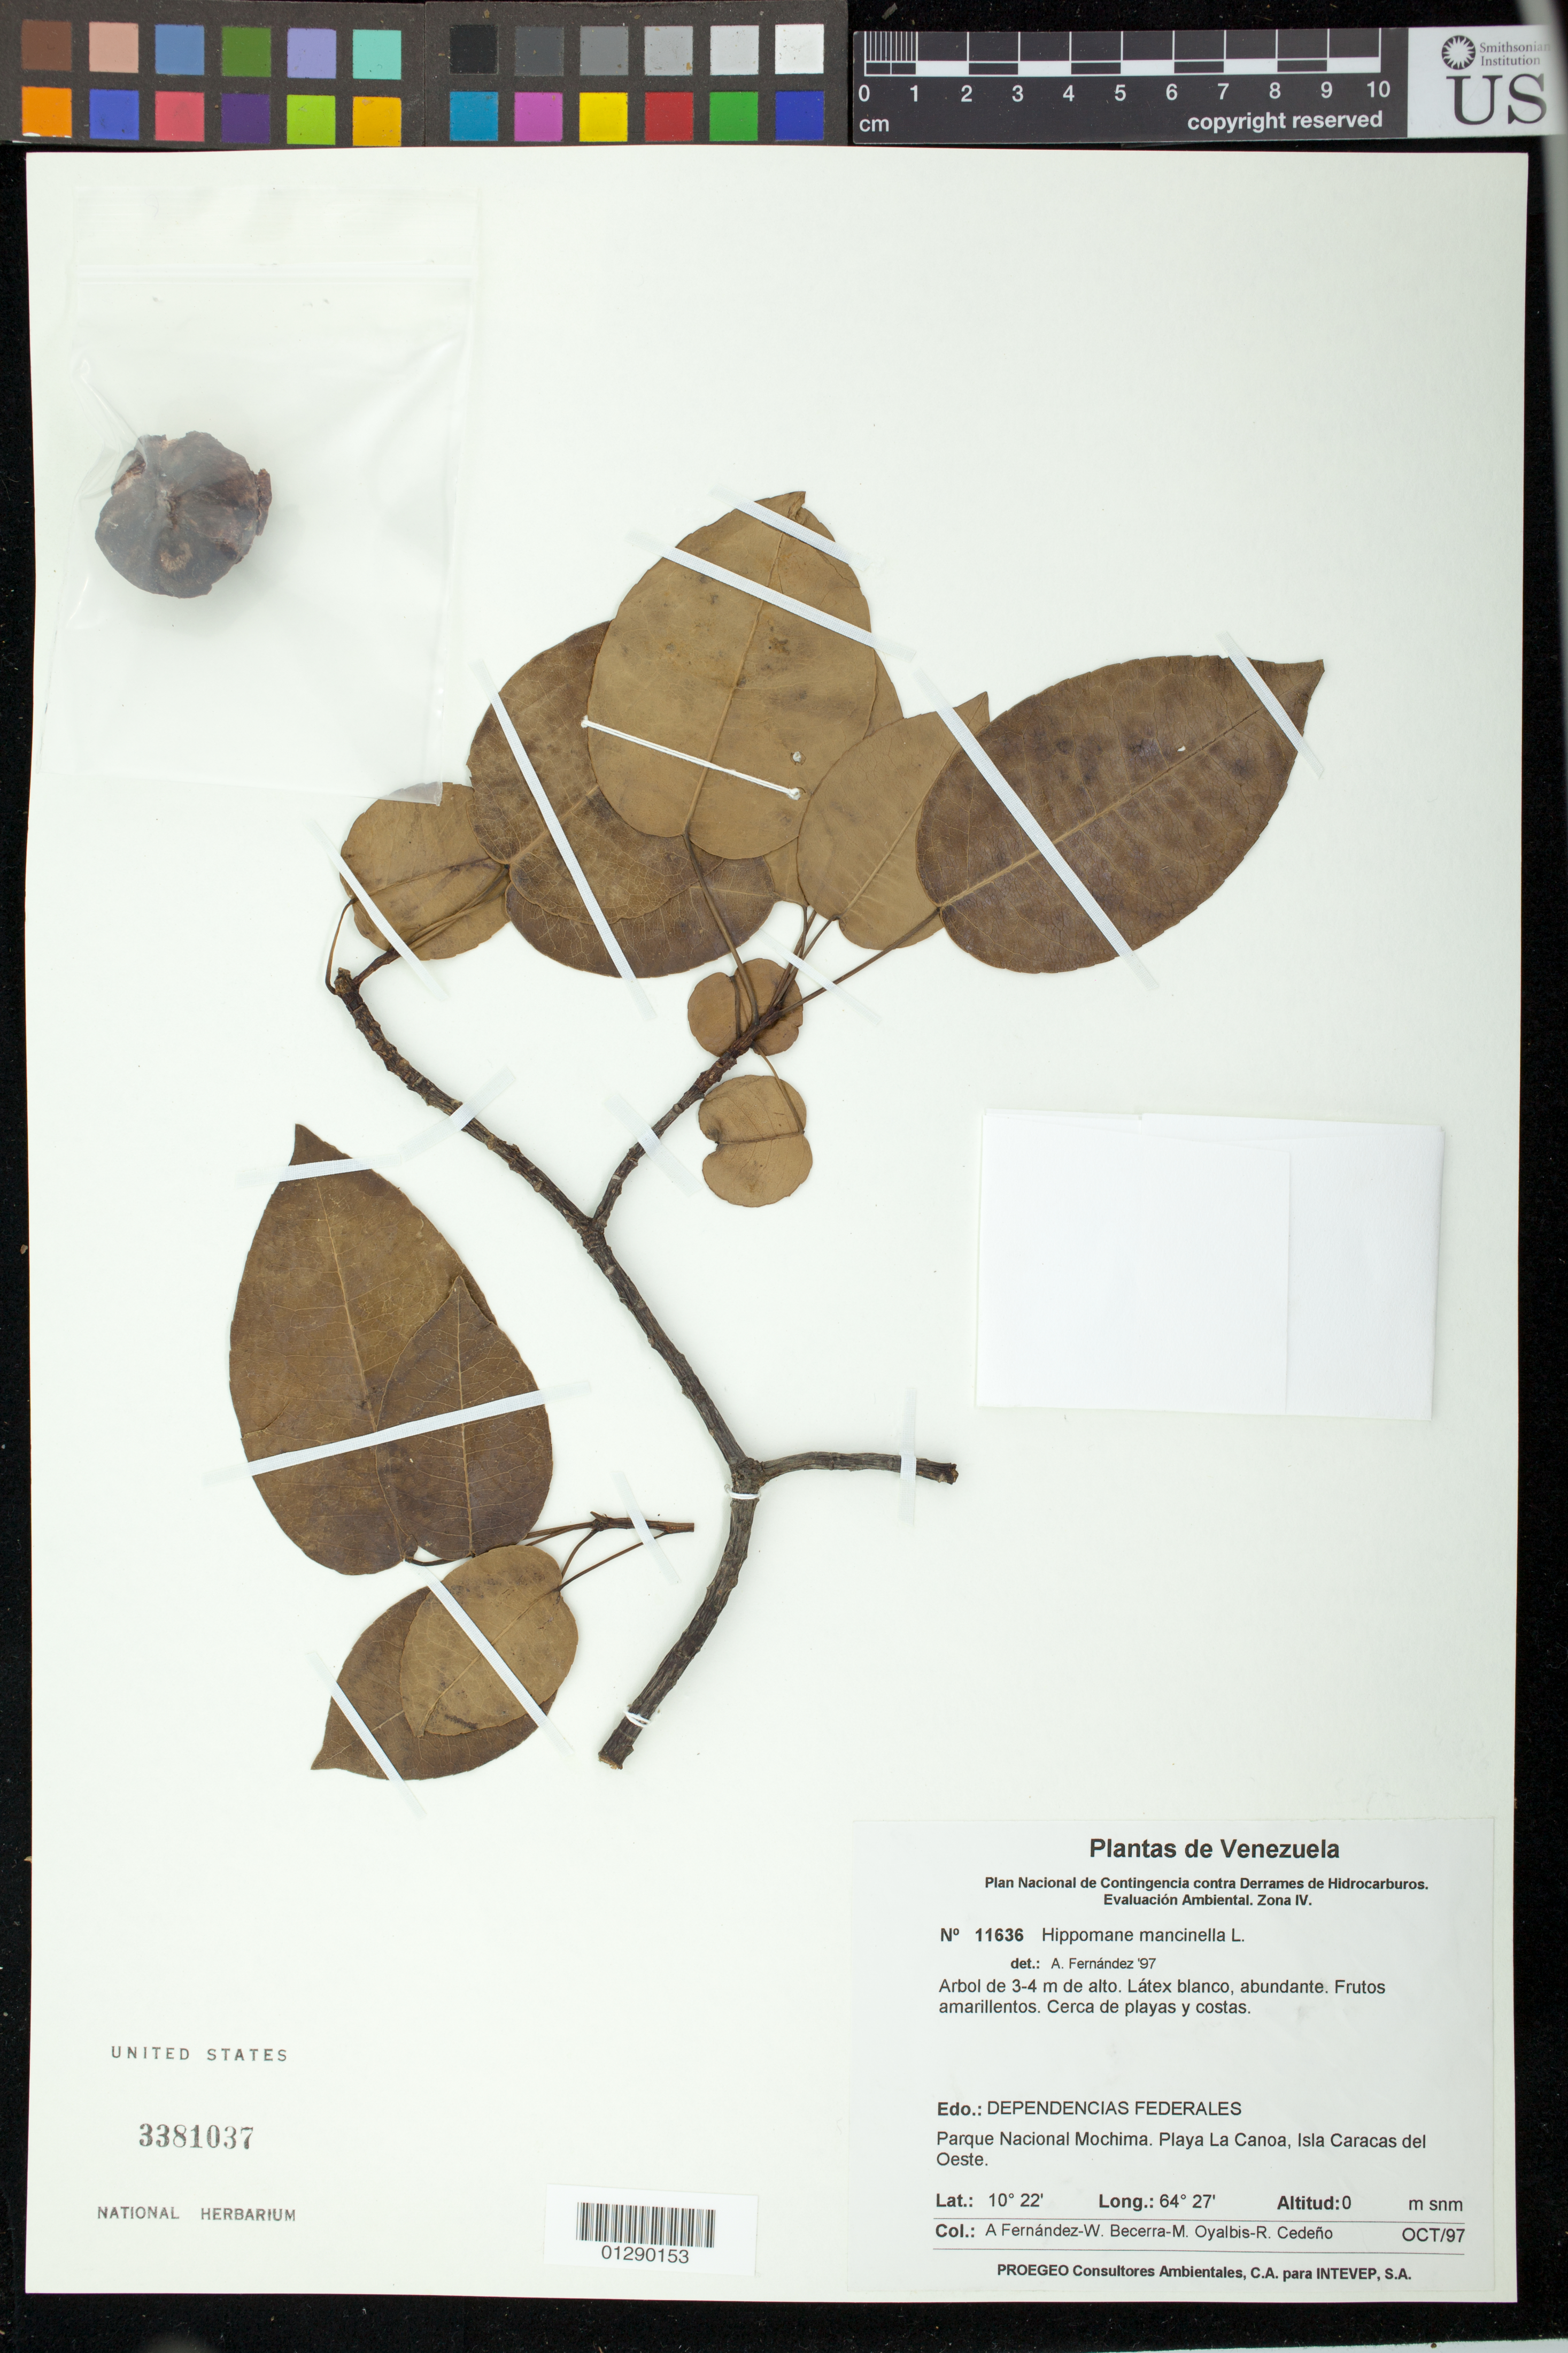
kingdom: Plantae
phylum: Tracheophyta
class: Magnoliopsida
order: Malpighiales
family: Euphorbiaceae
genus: Hippomane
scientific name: Hippomane mancinella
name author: L.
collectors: Á. Fernández, W. Becerra, M. Oyalbis & R. Cedeño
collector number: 11636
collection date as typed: Oct 1997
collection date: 1997-10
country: Venezuela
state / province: Dependencias Federales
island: Isla Caracas del Oeste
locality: Parque Nacional Mochima. Playa La Canoa, Isla Caracas del Oeste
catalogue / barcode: US 3381037